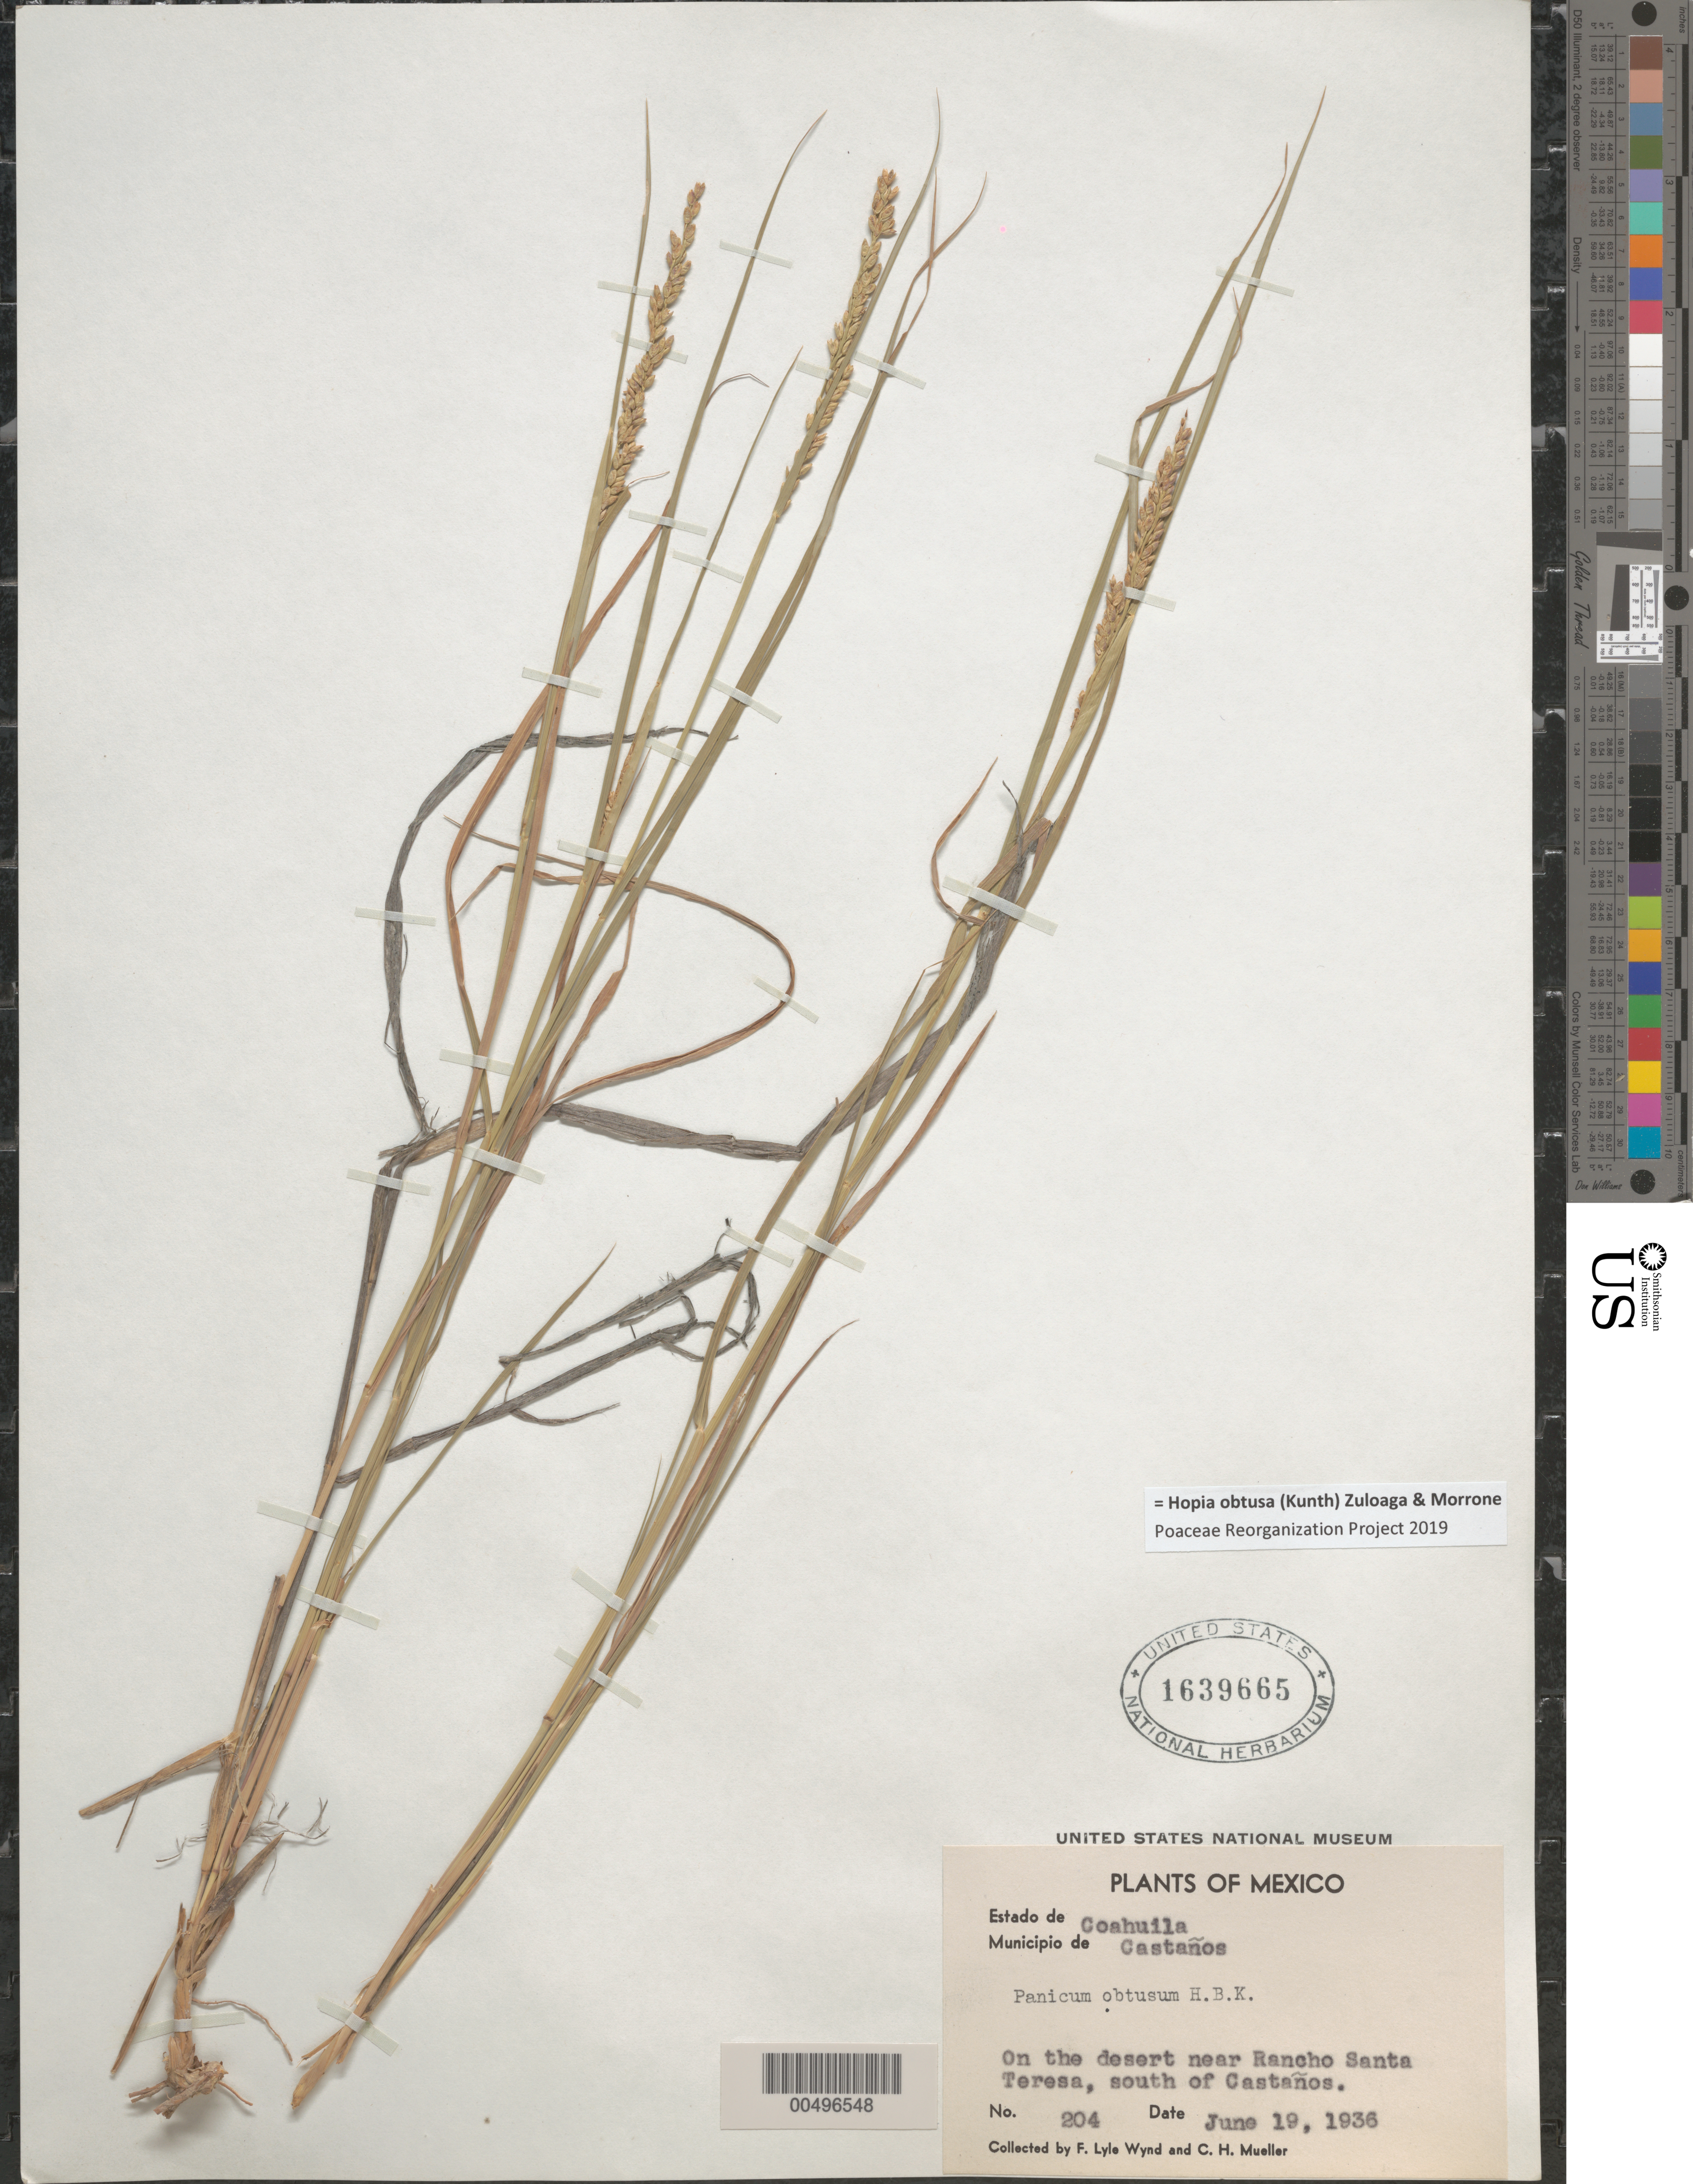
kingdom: Plantae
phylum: Tracheophyta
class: Liliopsida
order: Poales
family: Poaceae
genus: Panicum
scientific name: Panicum obtusum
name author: Kunth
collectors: F. L. Wynd & C. H. Muller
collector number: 204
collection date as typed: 19 Jun 1936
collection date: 1936-06-19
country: Mexico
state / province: Coahuila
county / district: Castaños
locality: Near Rancho Santa Teresa, S of Castaños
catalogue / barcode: US 1639665